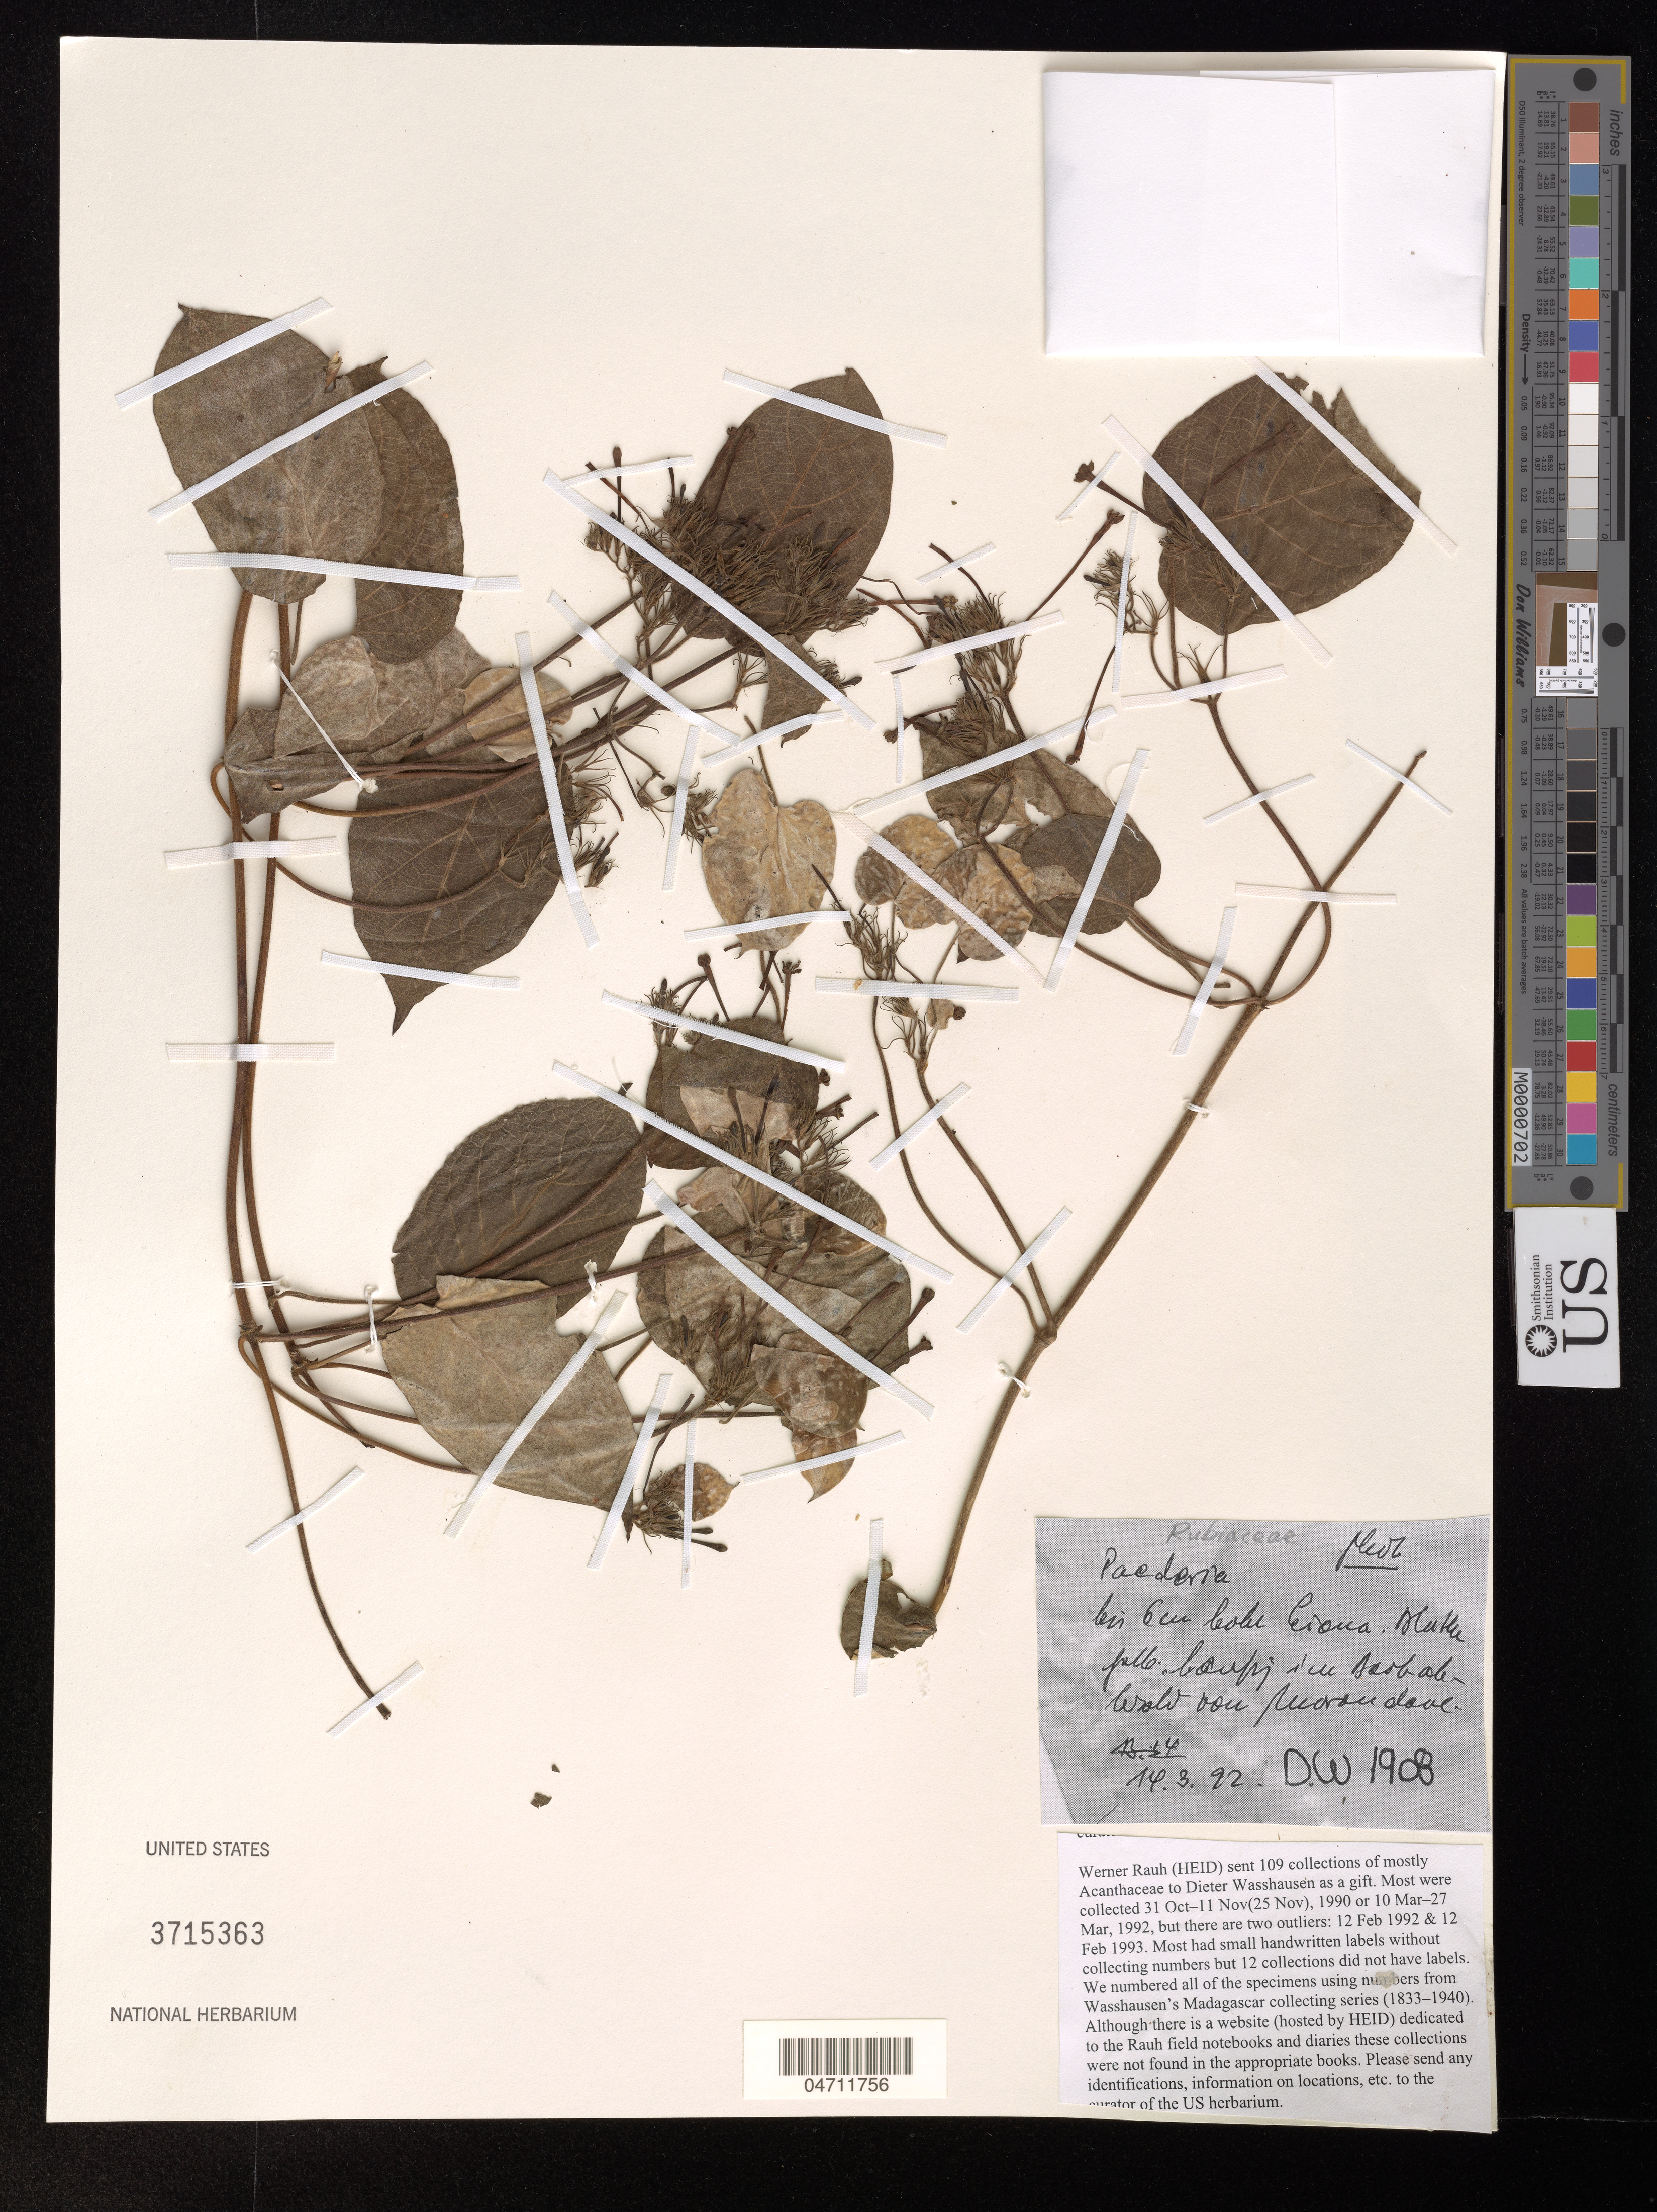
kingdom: Plantae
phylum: Tracheophyta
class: Magnoliopsida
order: Gentianales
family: Rubiaceae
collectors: W. Rauh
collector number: DW 1908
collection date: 1992-03-14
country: Madagascar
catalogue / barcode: US 3715363